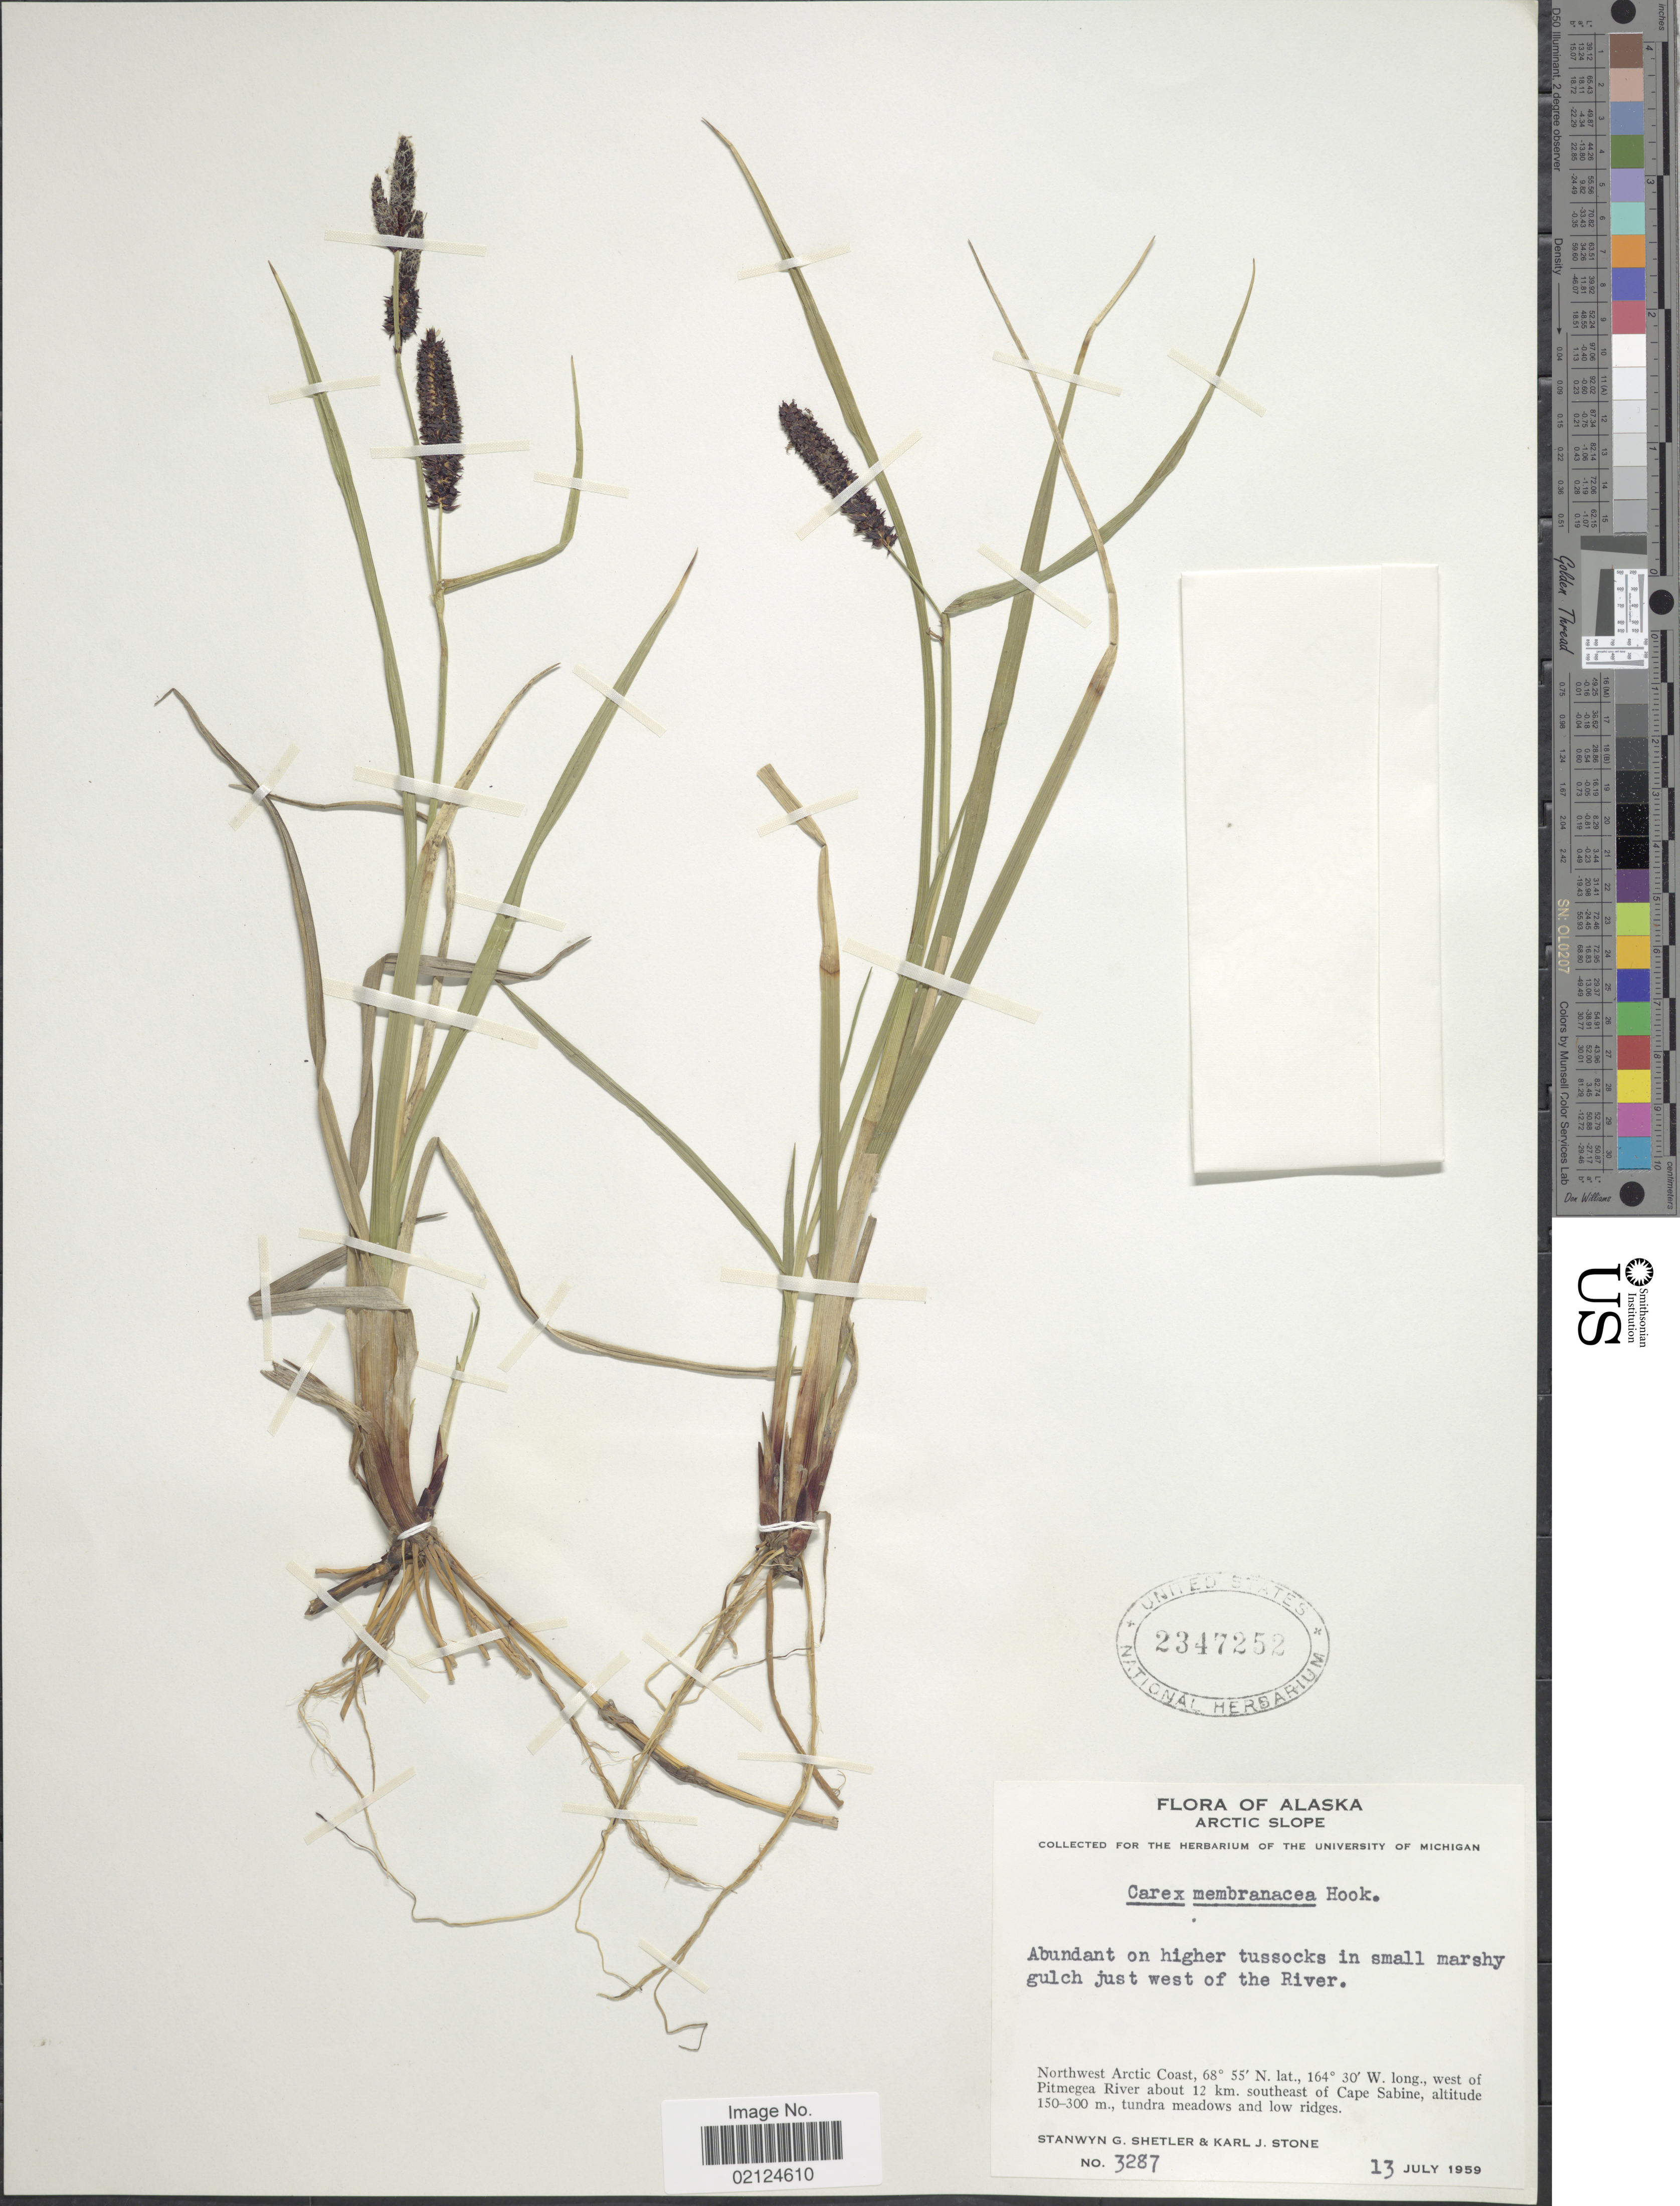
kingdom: Plantae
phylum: Tracheophyta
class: Liliopsida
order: Poales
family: Cyperaceae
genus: Carex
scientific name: Carex membranacea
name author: Hook.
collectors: S. Shetler & K. J. Stone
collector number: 3287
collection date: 1959-07-13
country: United States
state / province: Alaska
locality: Arctic Slope. Northwest Arctic. West of Pitmega River, about 12 km. southeast of Cape Sabine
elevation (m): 150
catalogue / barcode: US 2347252